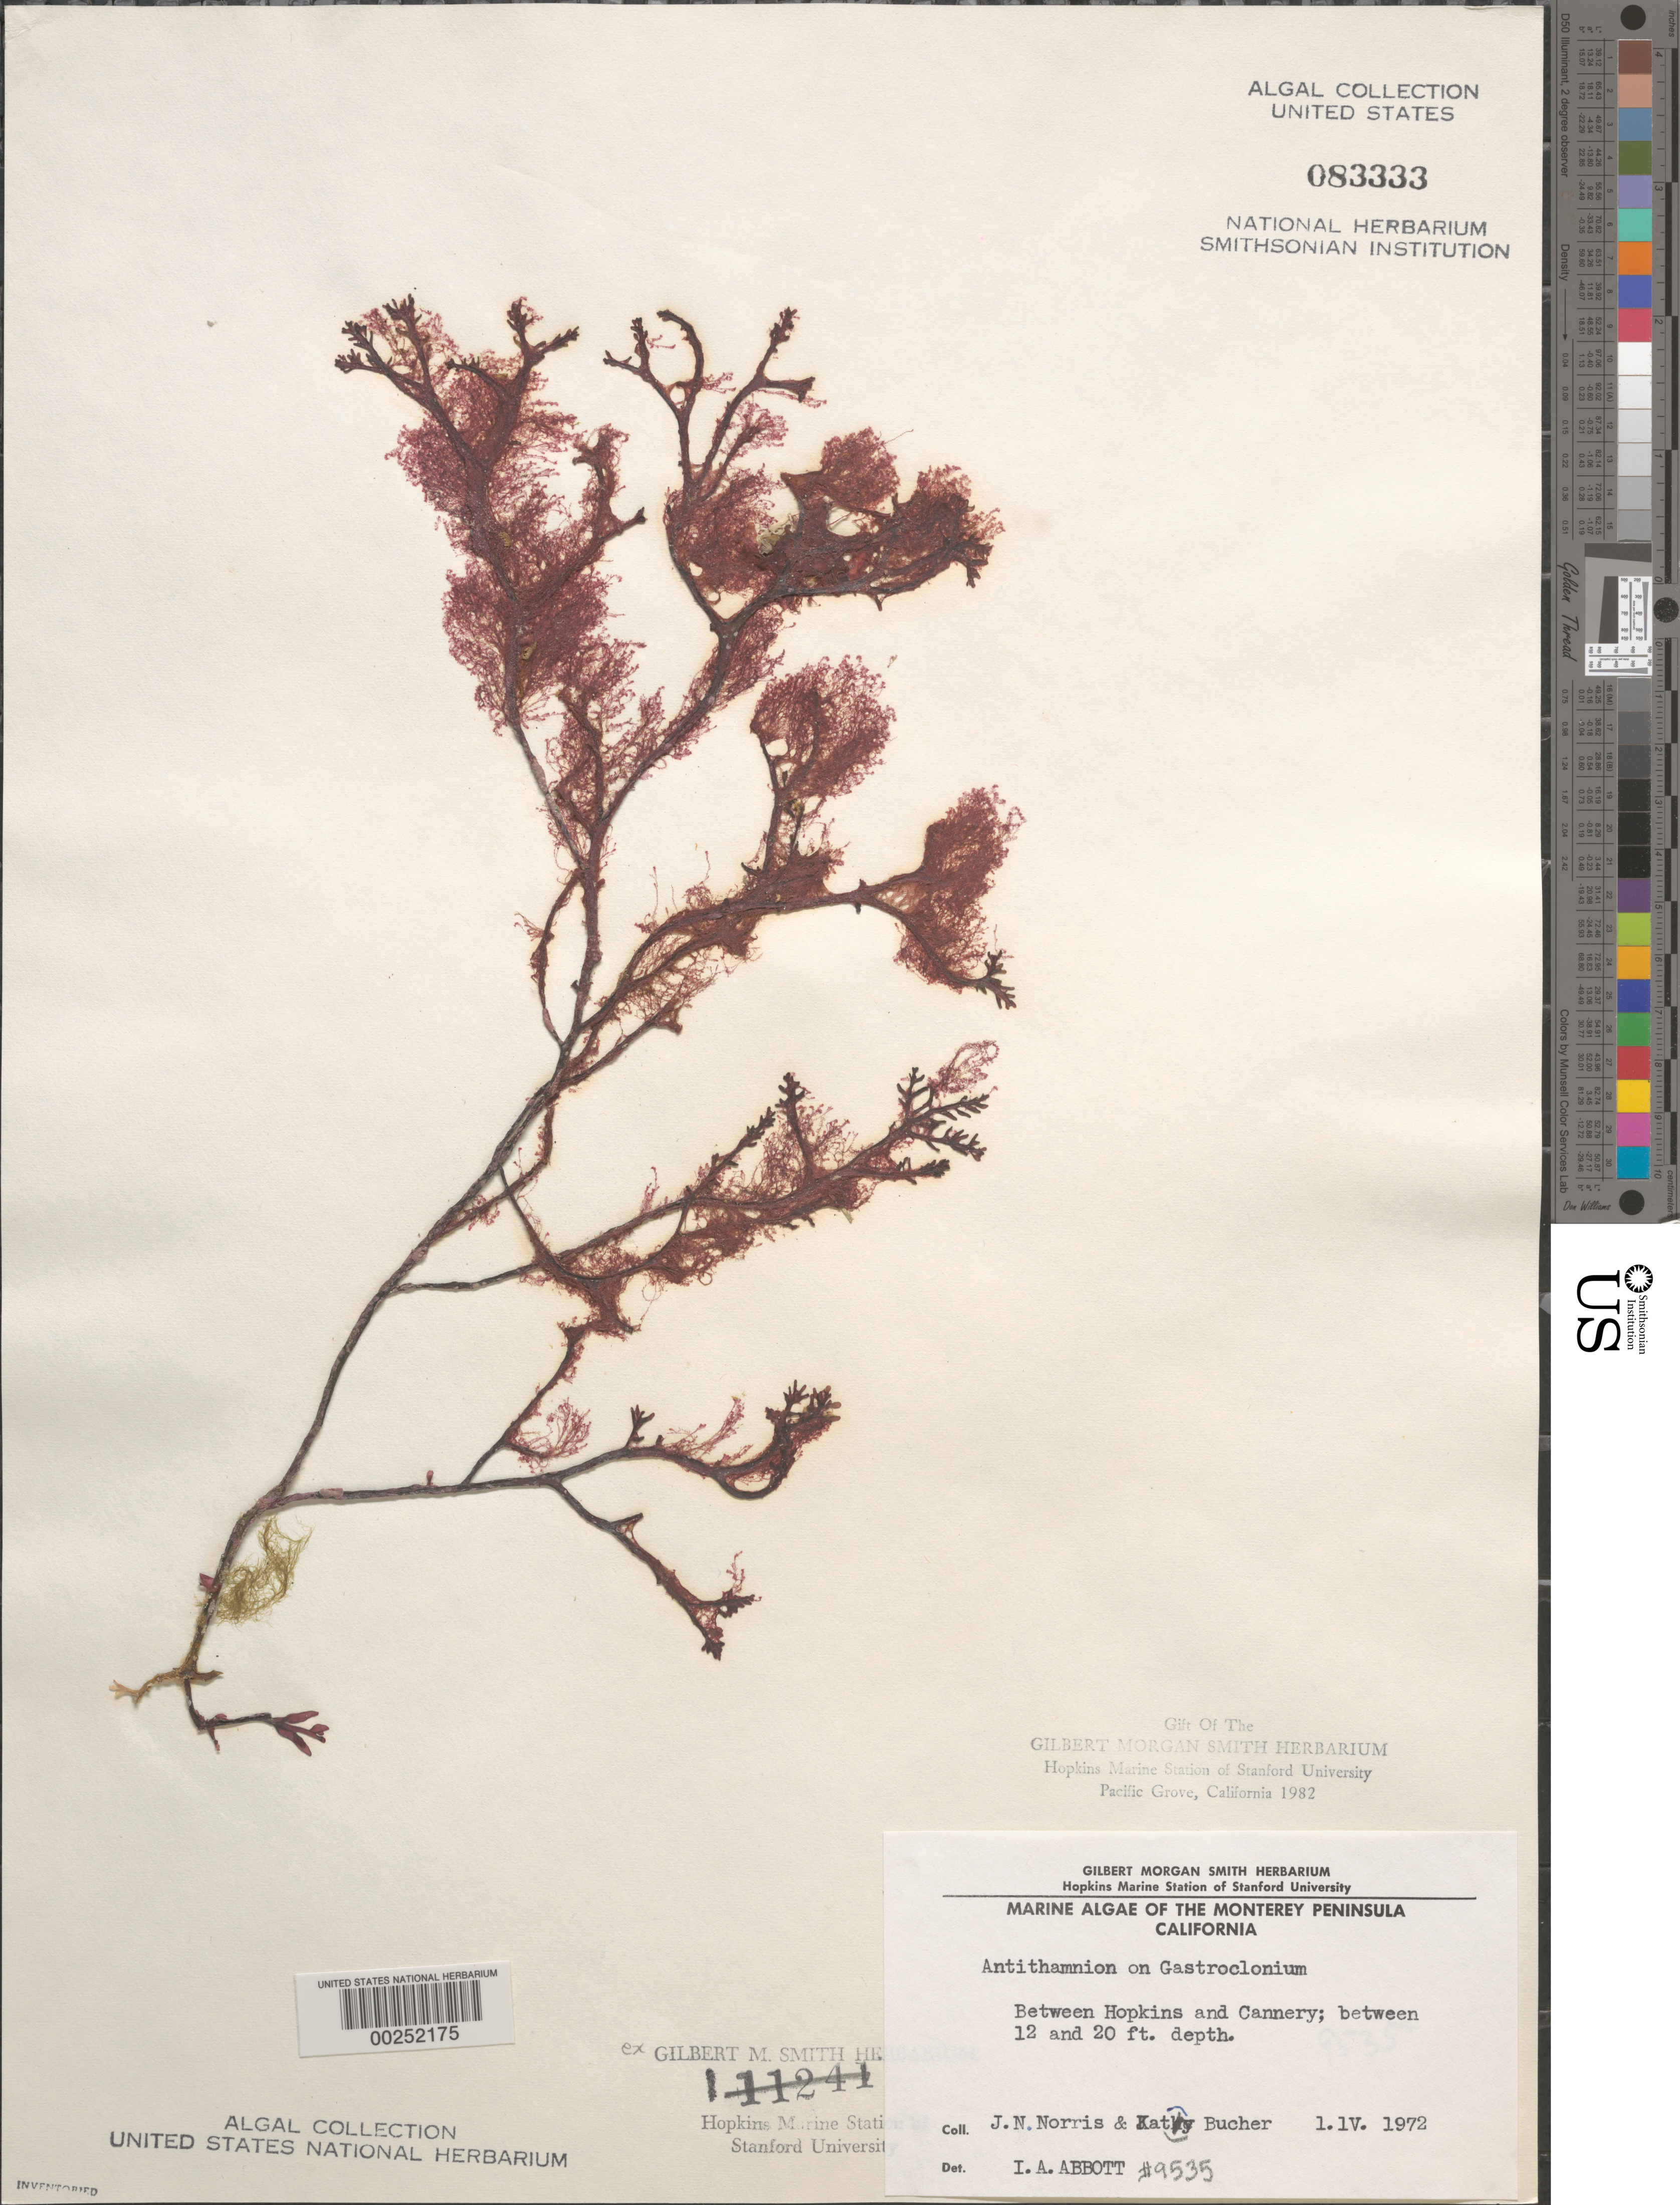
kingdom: Plantae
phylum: Rhodophyta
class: Florideophyceae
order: Ceramiales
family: Ceramiaceae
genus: Antithamnion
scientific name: Antithamnion sp.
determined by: Abbott, Isabella A.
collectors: J. N. Norris & K. E. Bucher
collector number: IAA 9535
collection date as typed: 01 Apr 1972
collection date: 1972-04-01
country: United States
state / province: California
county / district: Monterey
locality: Between Hopkins Marine Station and cannery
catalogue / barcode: US 83333